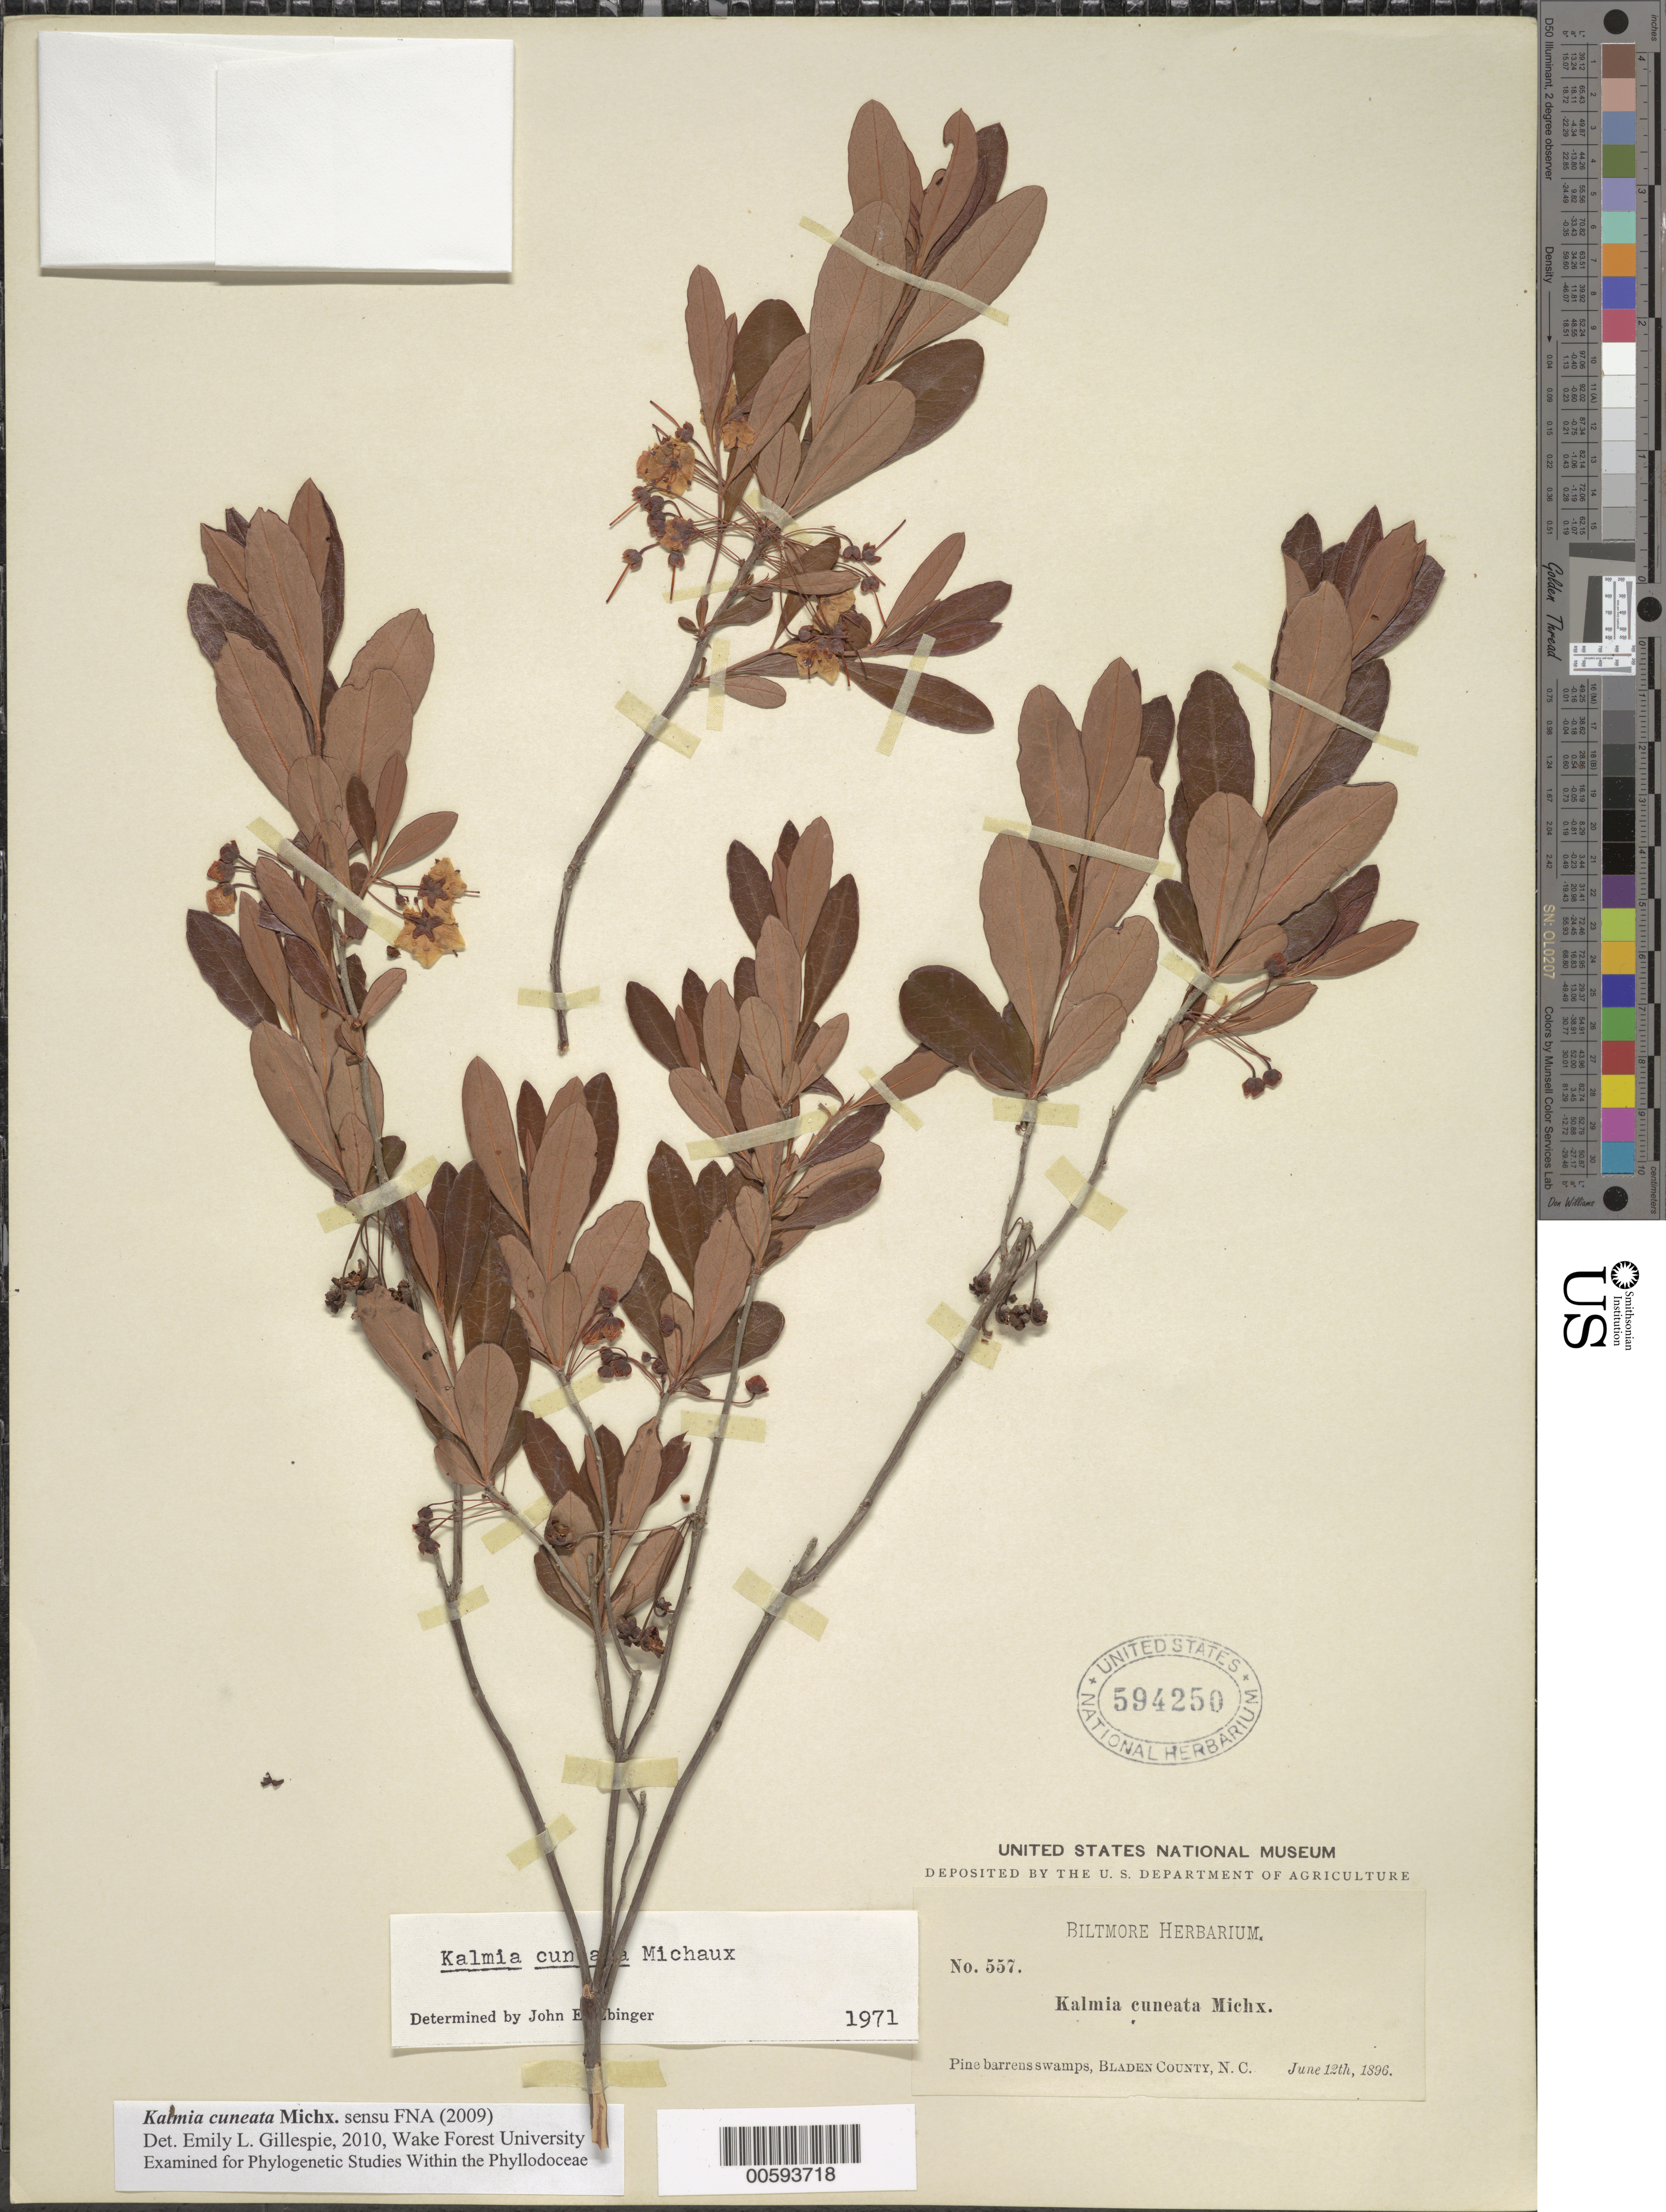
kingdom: Plantae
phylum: Tracheophyta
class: Magnoliopsida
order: Ericales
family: Ericaceae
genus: Kalmia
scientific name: Kalmia cuneata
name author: Michx.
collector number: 557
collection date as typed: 12 Jun 1896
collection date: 1896-06-12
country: United States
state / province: North Carolina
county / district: Bladen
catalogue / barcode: US 594250